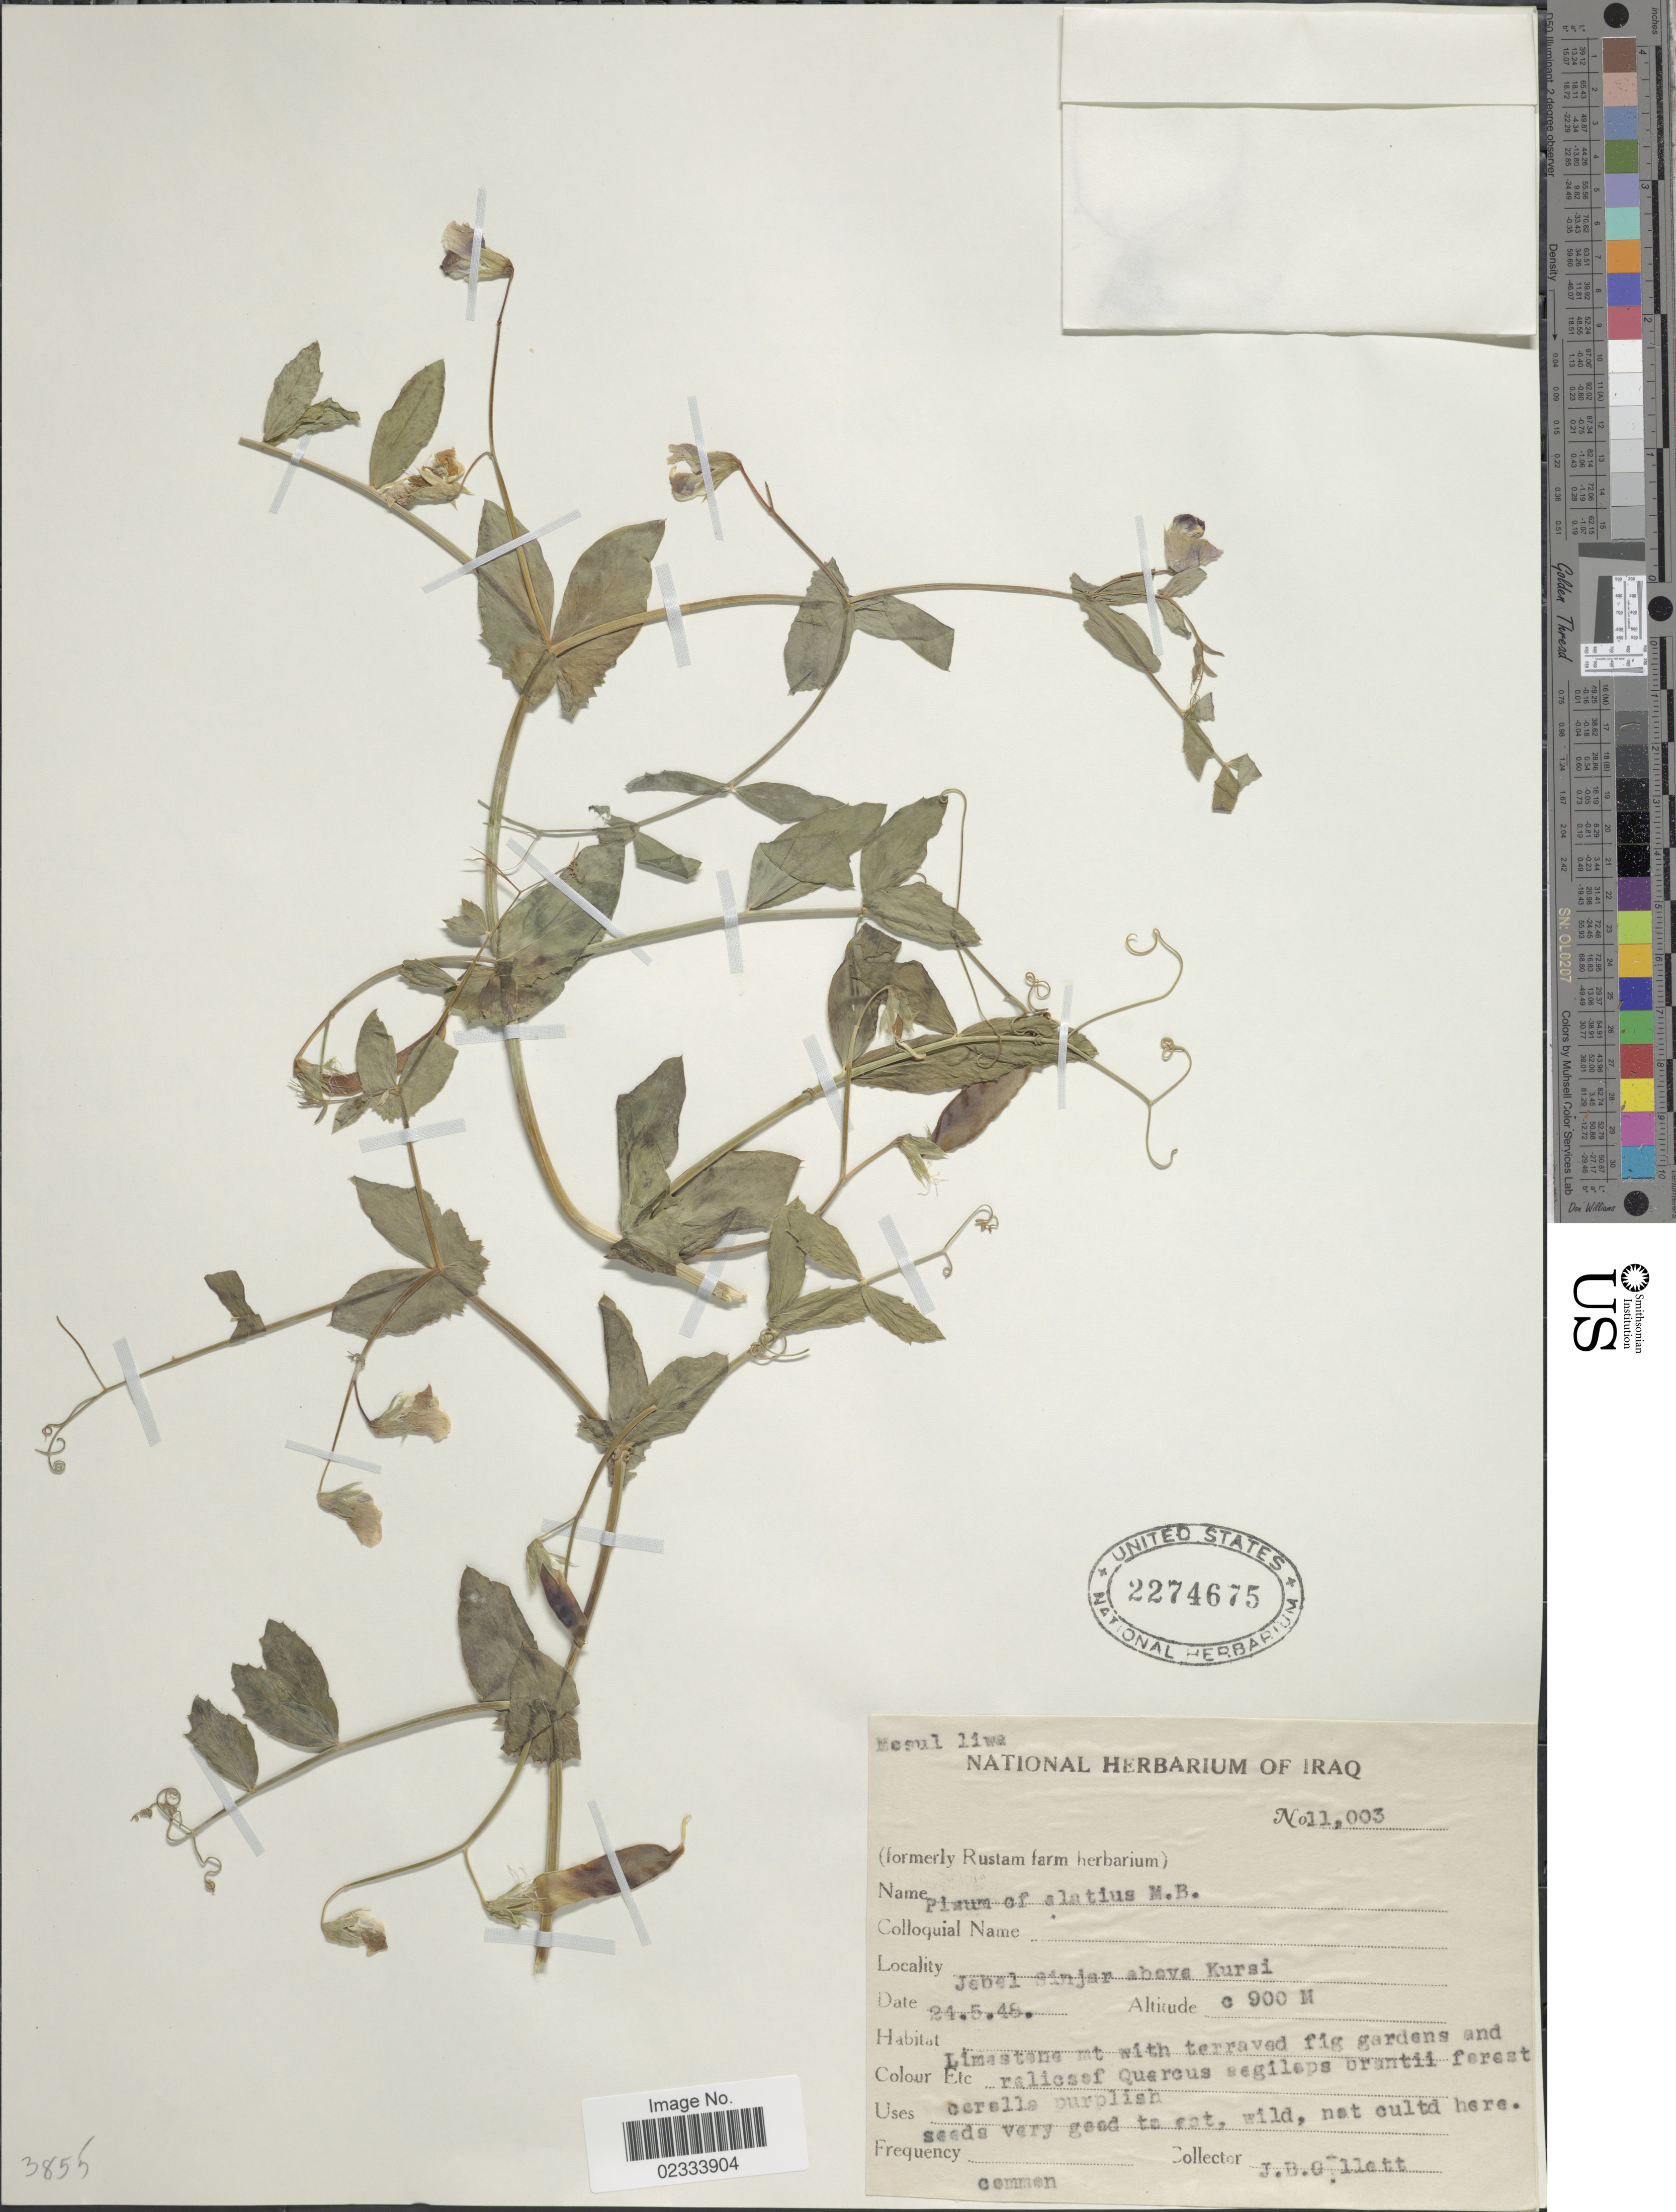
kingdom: Plantae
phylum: Tracheophyta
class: Magnoliopsida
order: Fabales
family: Fabaceae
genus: Pisum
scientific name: Pisum elatius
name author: M. Bieb.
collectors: J. B. Gillett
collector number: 11003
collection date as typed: Transcribed d/m/y: 24/5/48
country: Iraq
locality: Jebel Sinjar above Kursi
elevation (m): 900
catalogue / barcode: US 2274675